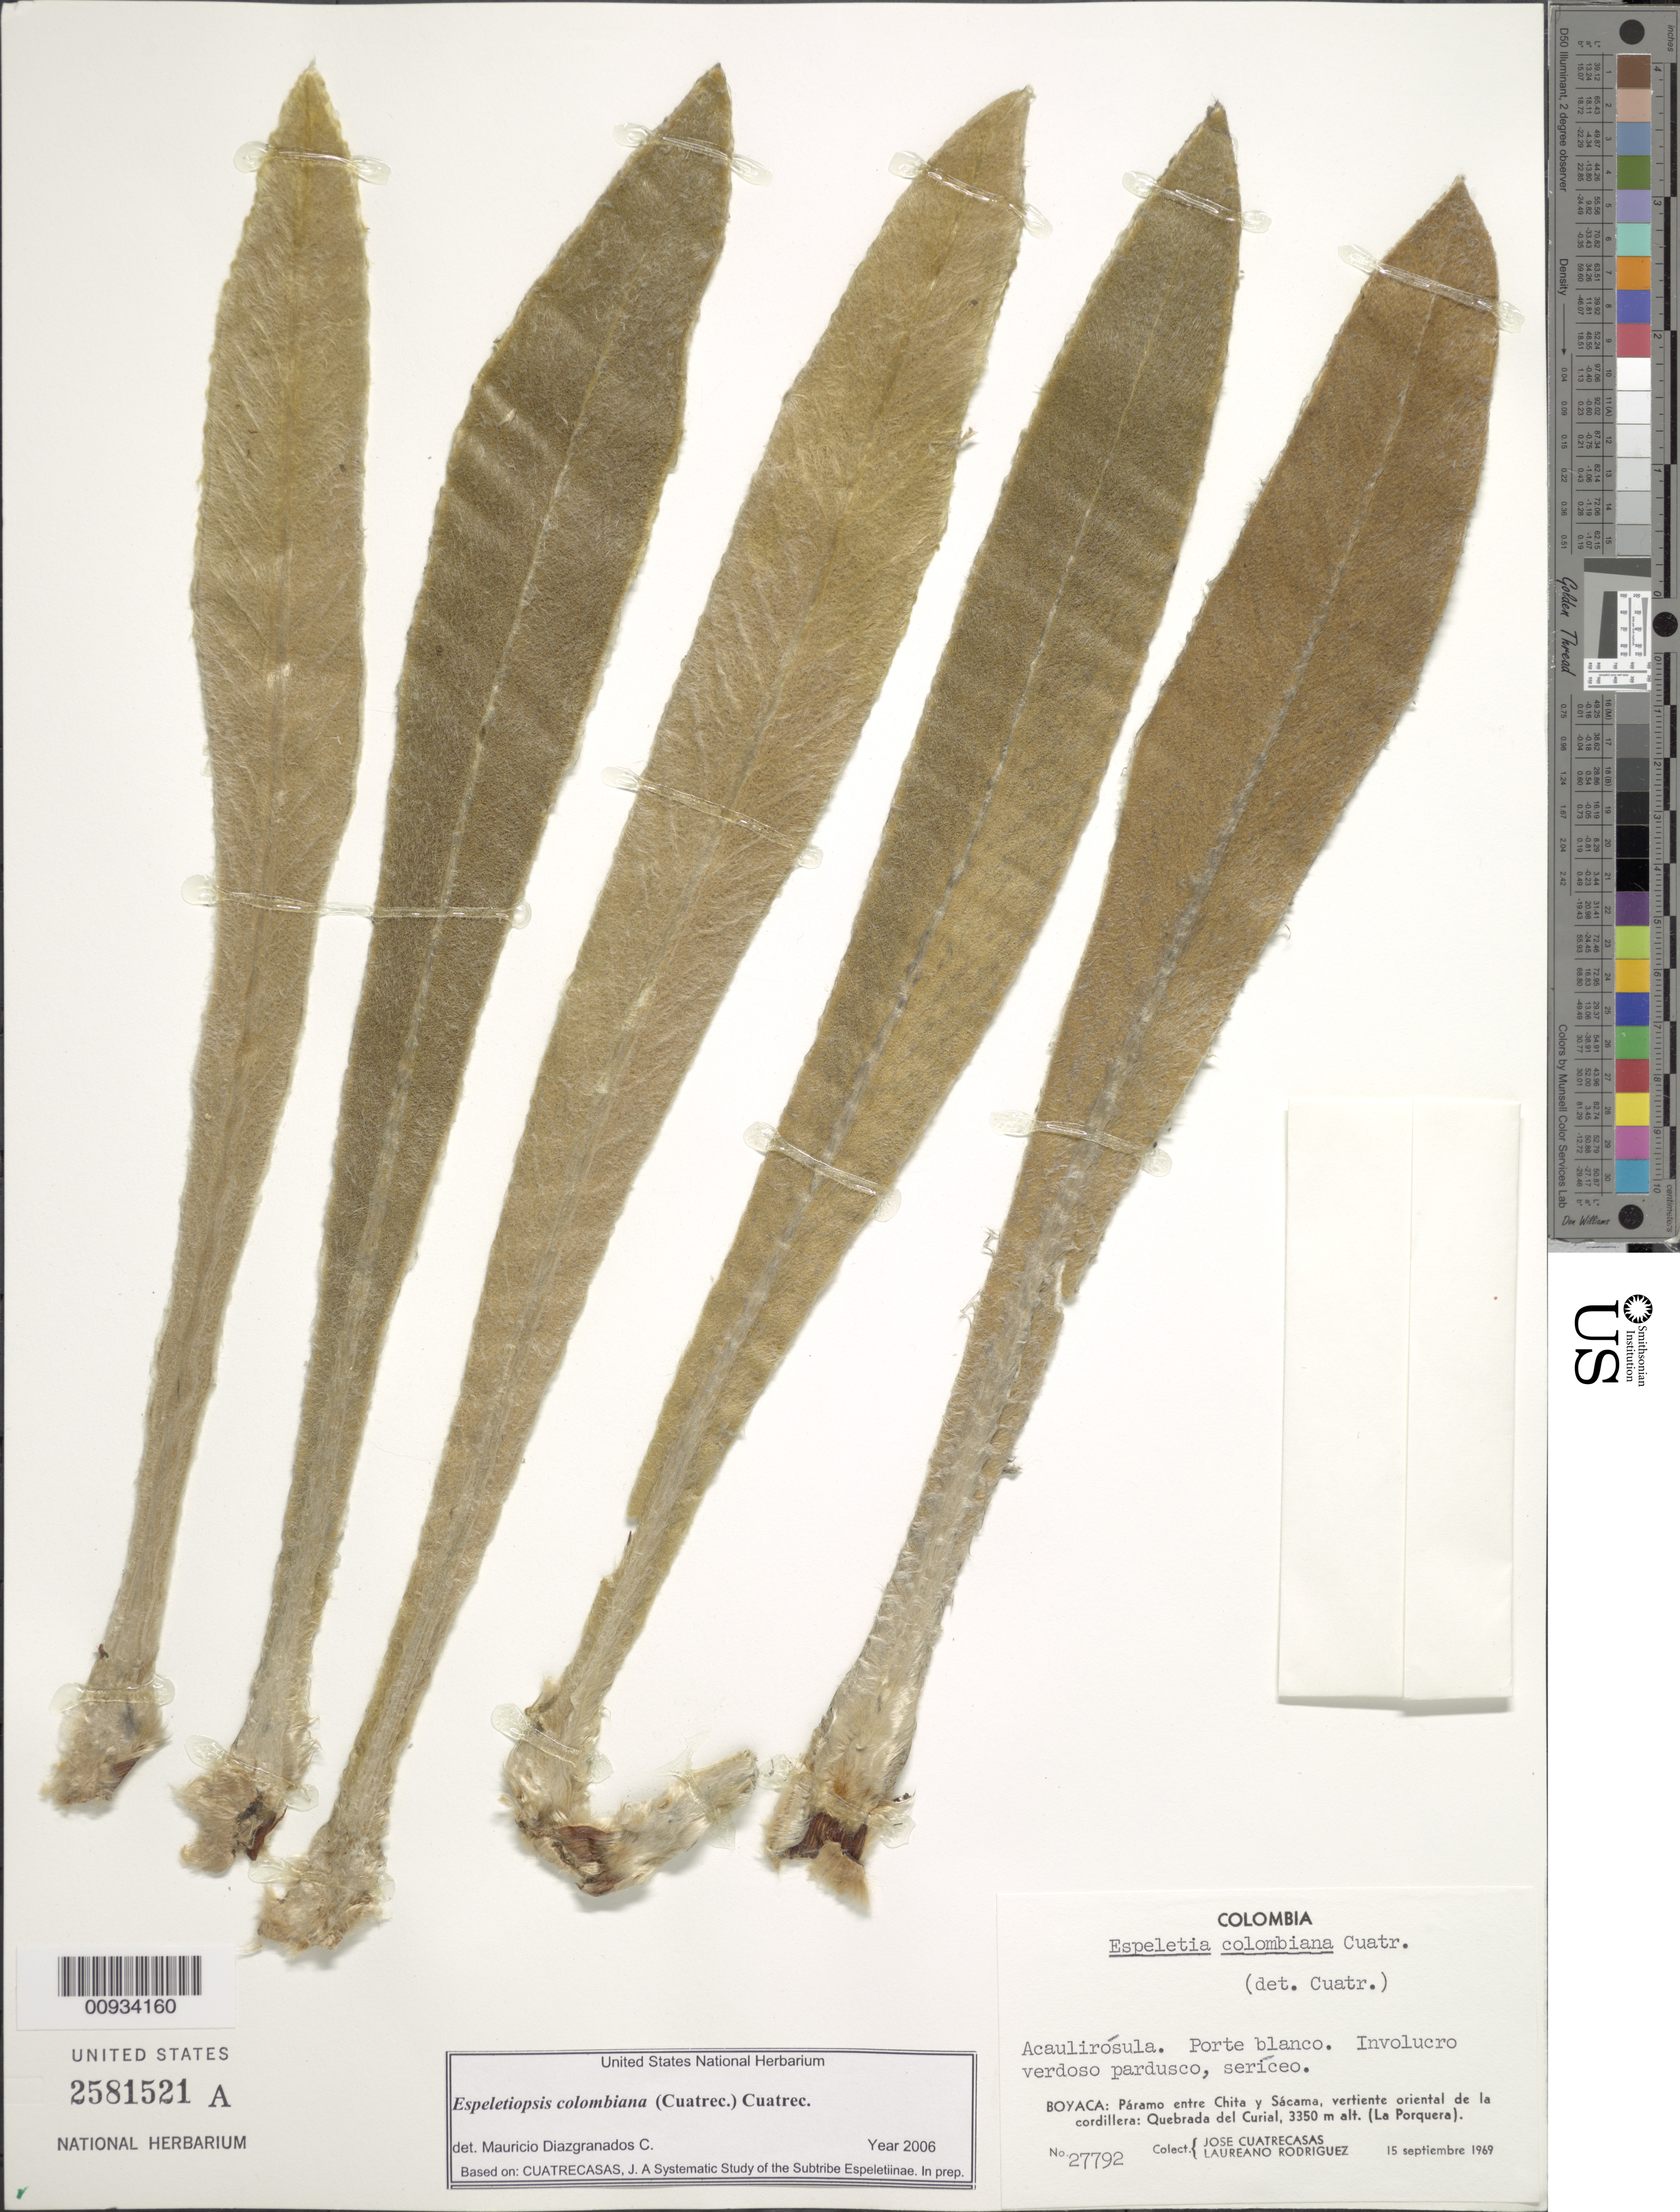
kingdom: Plantae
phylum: Tracheophyta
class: Magnoliopsida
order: Asterales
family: Asteraceae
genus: Espeletiopsis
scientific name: Espeletiopsis colombiana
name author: (Cuatrec.) Cuatrec.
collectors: A. M. Cleef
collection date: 1973-05-24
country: Colombia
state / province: Boyacá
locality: Páramo de Chita. Cabeceras del Río Casanare, Alto El Arbolito, 3.5 km al E del Peñón Debisques.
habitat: Vertiente seca con Espeletia petiolata, Halenia, Paspalum bonplandianum, Agrostis trichodes, Campylopus y Acaena cylindristachya. Suelo arenoso poco profundo.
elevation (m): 3310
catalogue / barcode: US 2853729